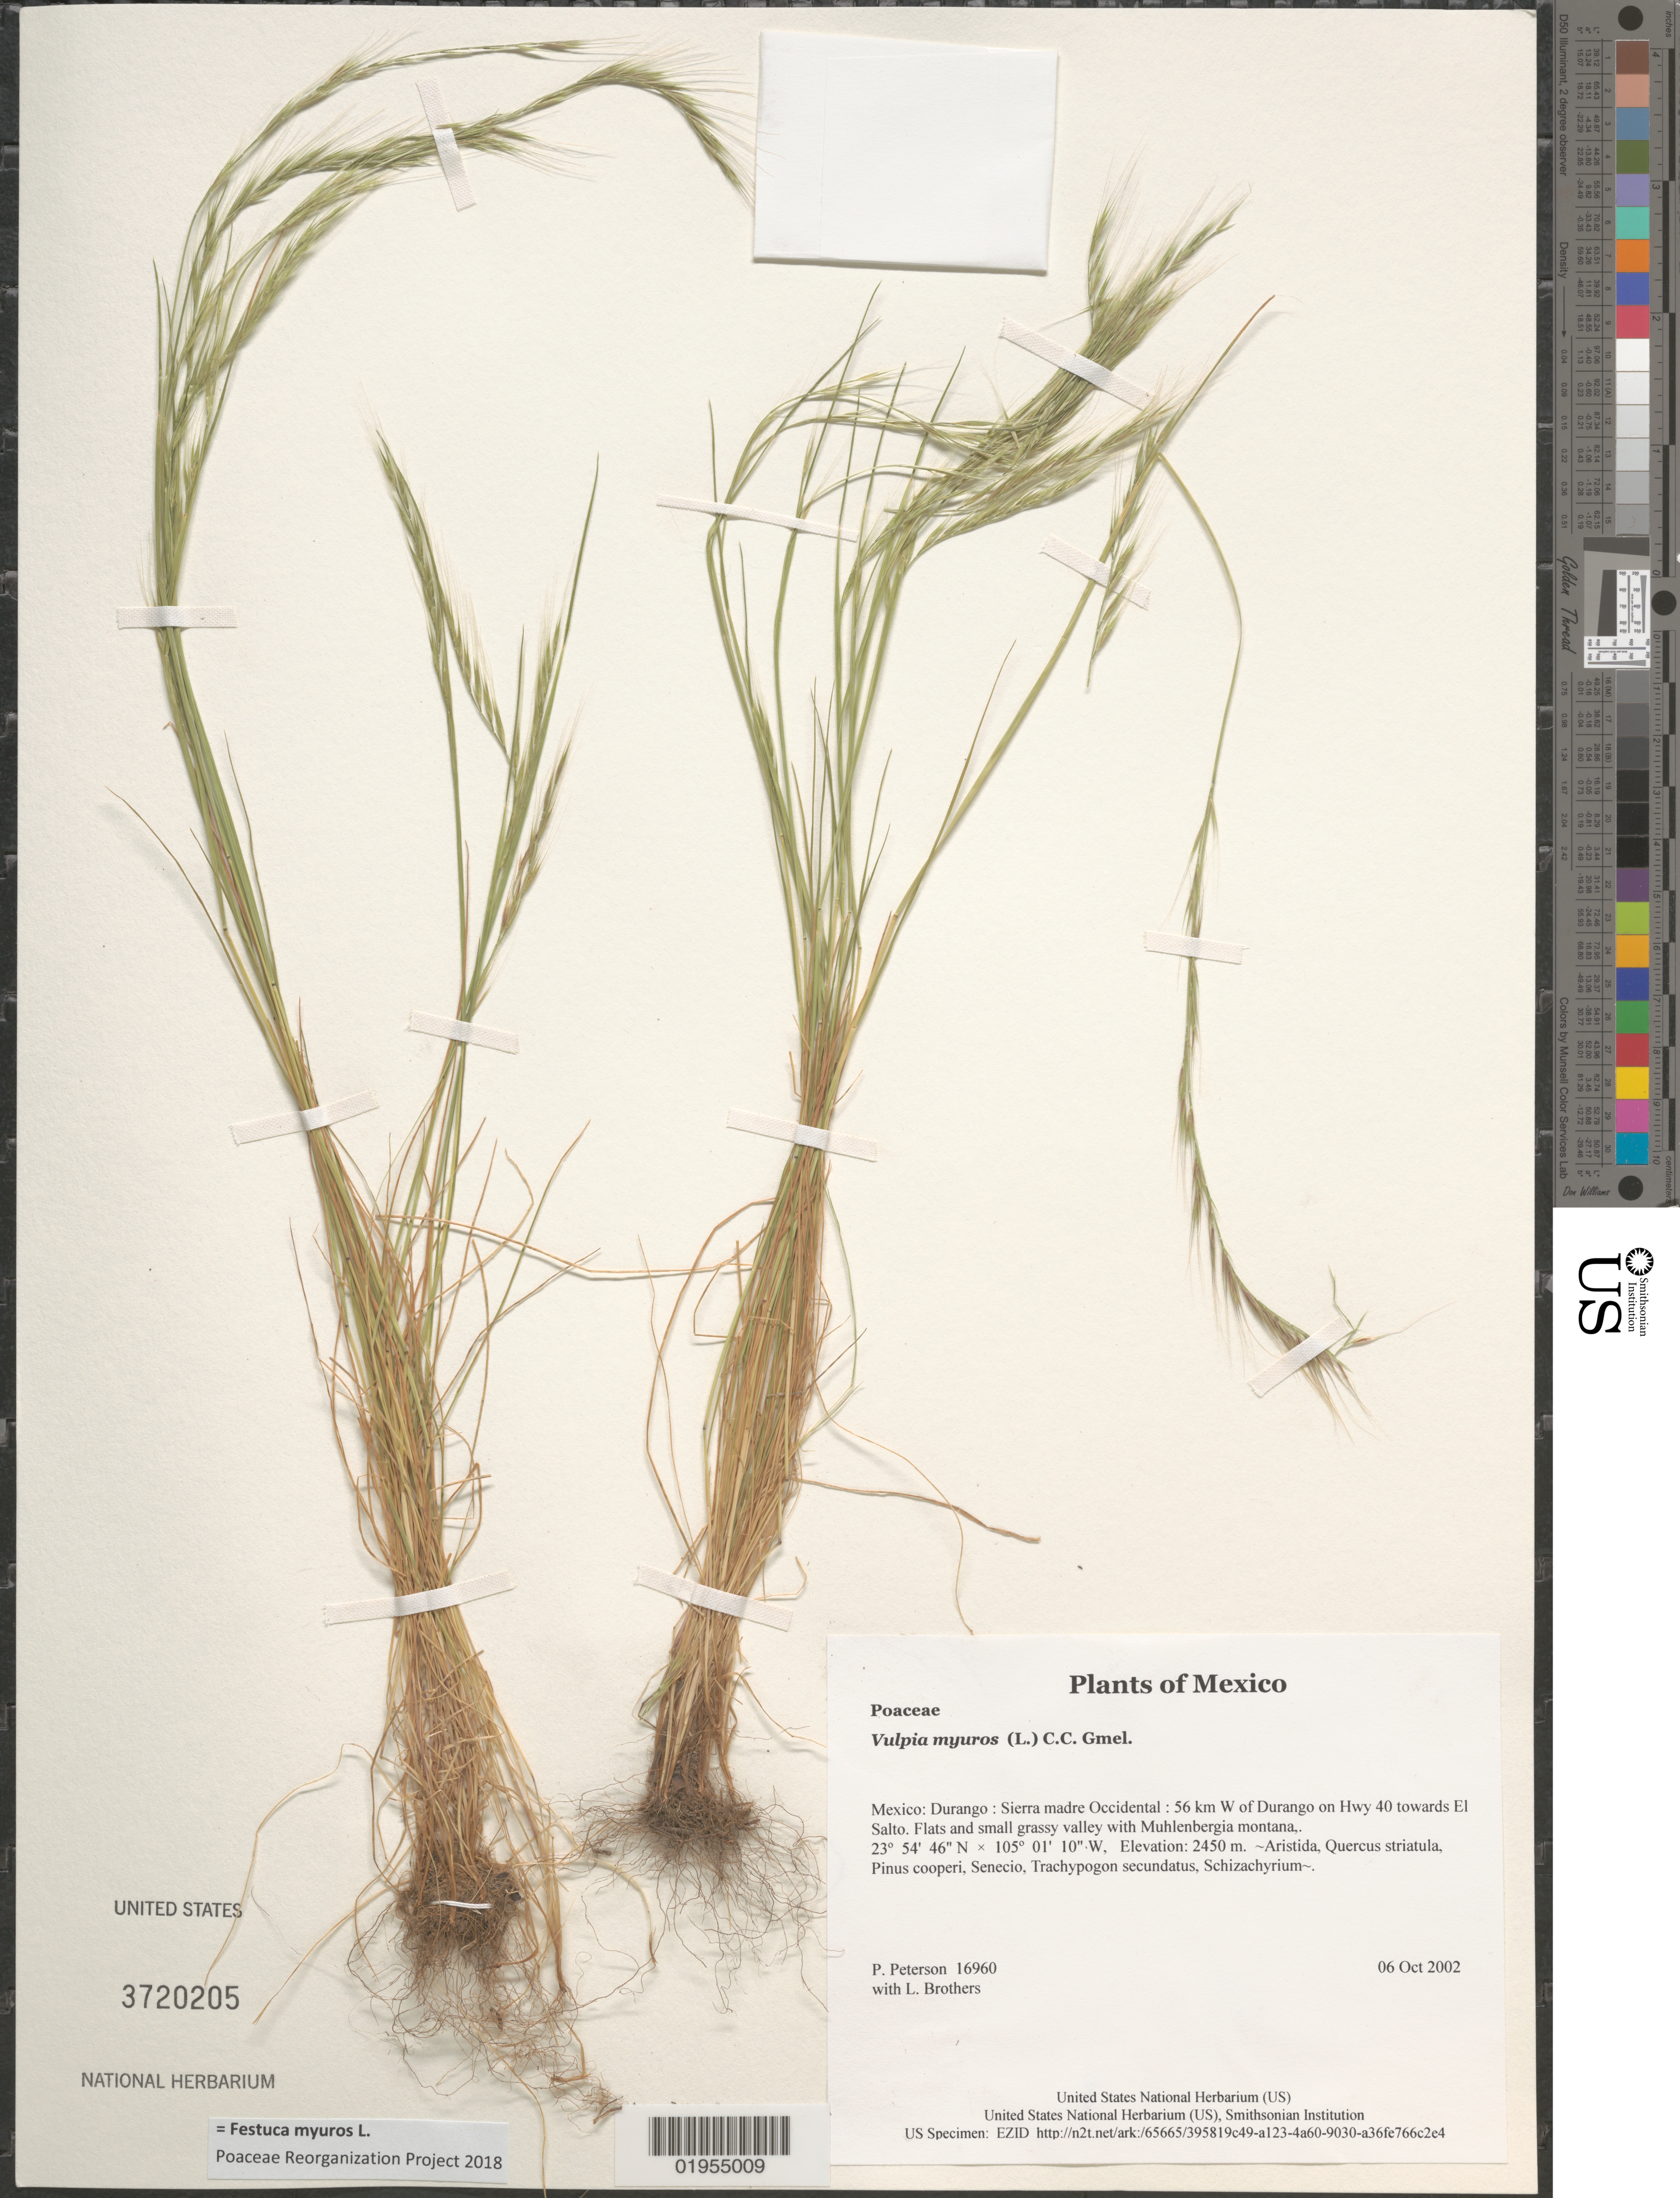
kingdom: Plantae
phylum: Tracheophyta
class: Liliopsida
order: Poales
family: Poaceae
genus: Festuca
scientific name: Festuca myuros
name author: L.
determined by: Poaceae Reorganization Project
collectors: P. M. Peterson & L. E. Brothers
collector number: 16960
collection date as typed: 06 Oct 2002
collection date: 2002-10-06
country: Mexico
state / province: Durango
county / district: Sierra madre Occidental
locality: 56 km W of Durango on Hwy 40 towards El Salto. Flats and small grassy valley with Muhlenbergia montana,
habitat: ~Aristida, Quercus striatula, Pinus cooperi, Senecio, Trachypogon secundatus, Schizachyrium~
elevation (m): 2450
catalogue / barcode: US 3720205